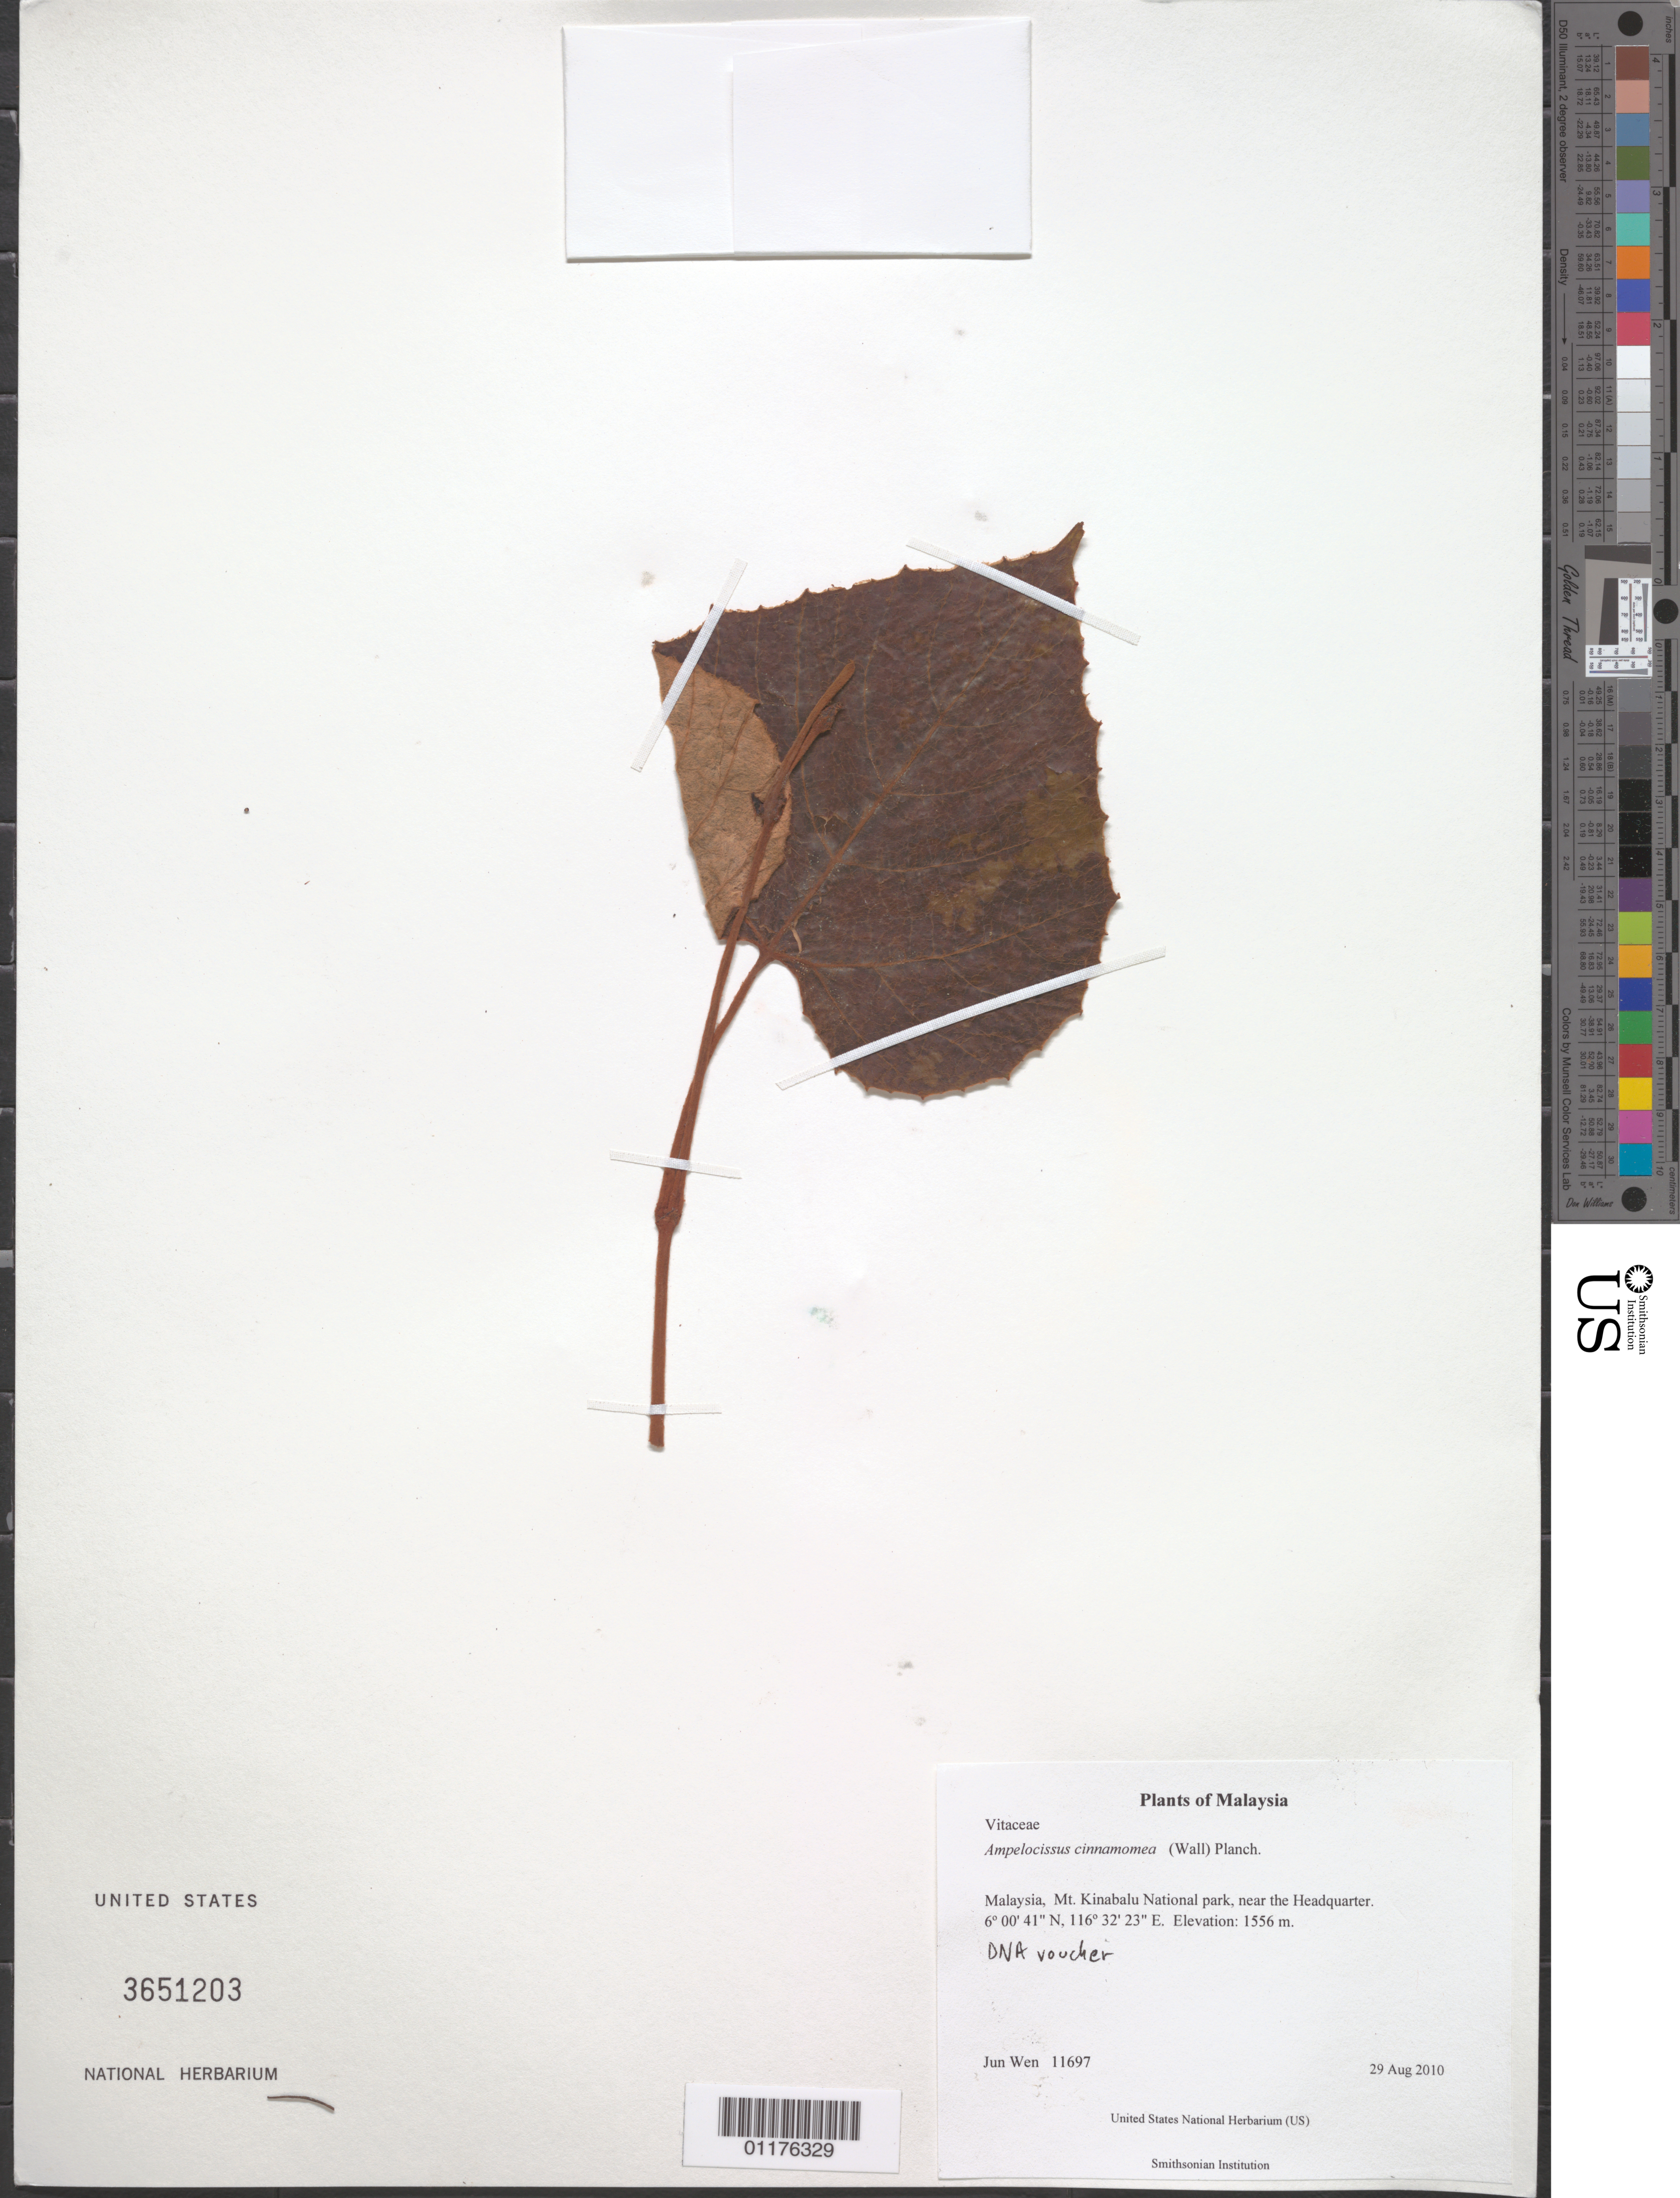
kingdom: Plantae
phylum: Tracheophyta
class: Magnoliopsida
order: Vitales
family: Vitaceae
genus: Ampelocissus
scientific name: Ampelocissus cinnamomea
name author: (Wall.) Planch.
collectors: J. Wen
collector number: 11697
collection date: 2010-08-29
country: Malaysia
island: Borneo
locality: Mt. Kinabalu National park, near the Headquarter.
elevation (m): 1556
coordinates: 06 00.678 N, 116 32.389 E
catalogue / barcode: US 3651203